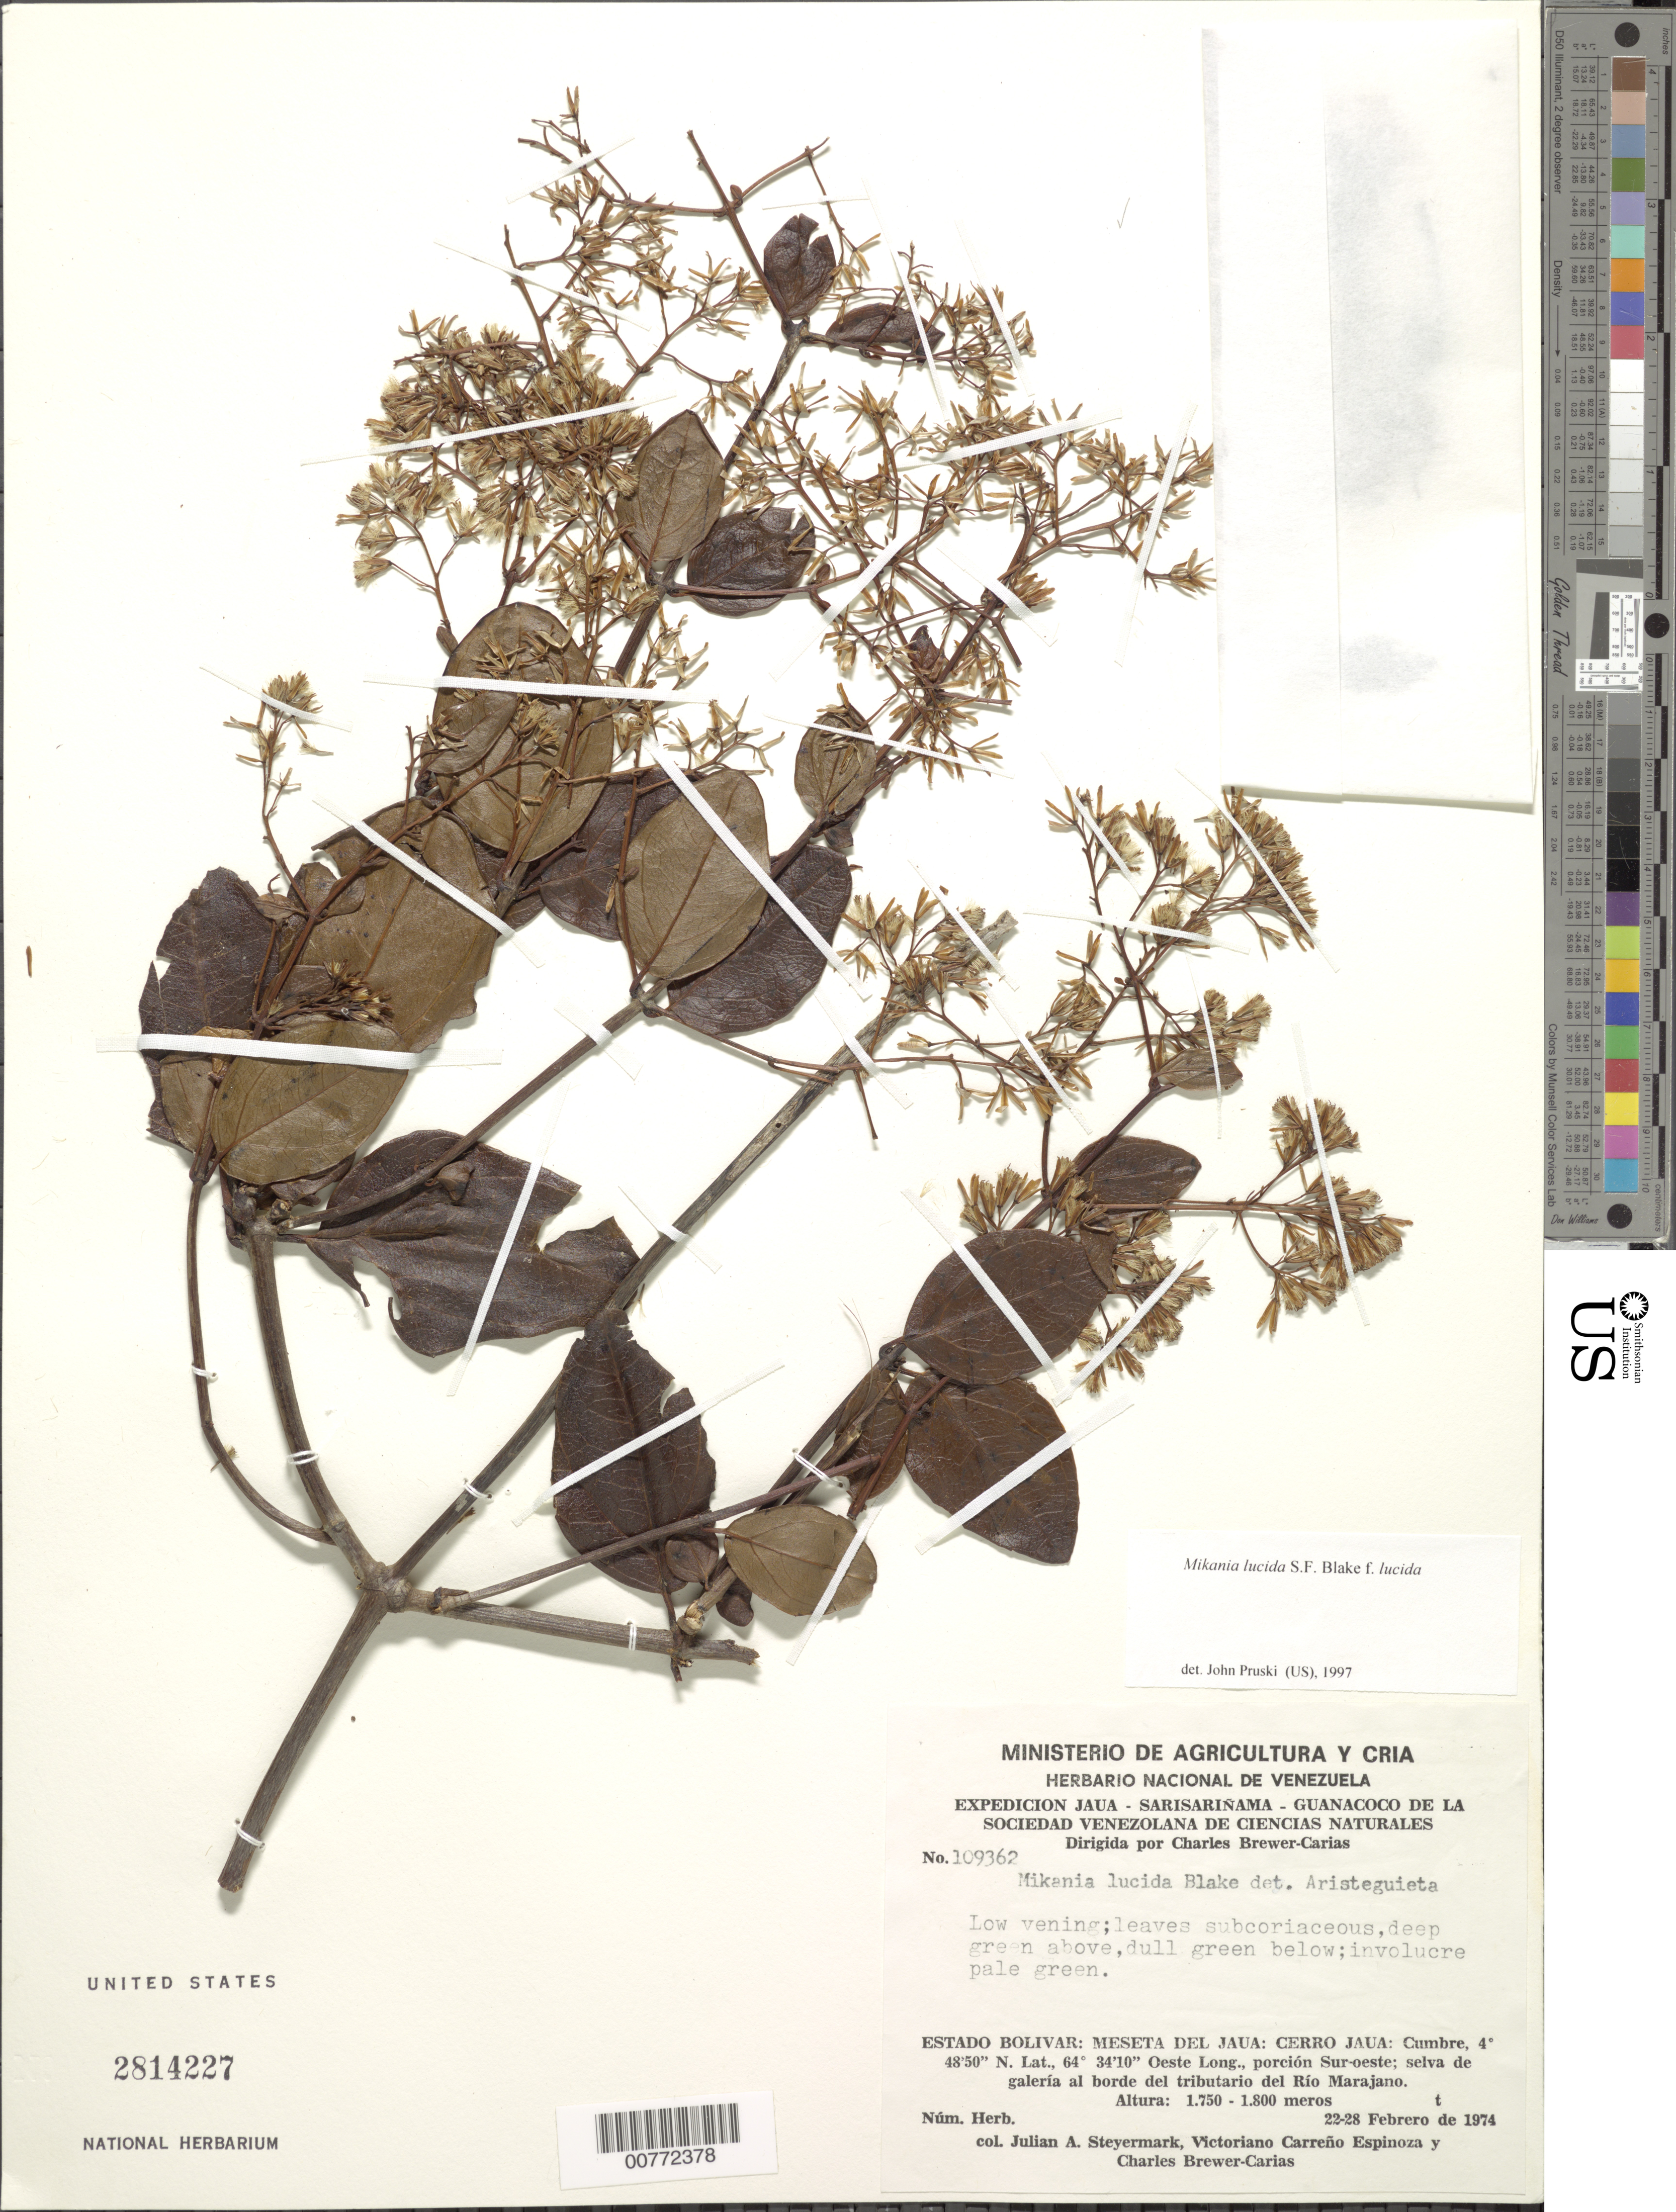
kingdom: Plantae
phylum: Tracheophyta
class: Magnoliopsida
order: Asterales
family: Asteraceae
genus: Mikania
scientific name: Mikania lucida f. lucida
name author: S.F. Blake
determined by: Pruski, J. F.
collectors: J. Steyermark, V. Carreño E. & C. Brewer-Carias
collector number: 109362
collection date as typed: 22-Feb-74 to 28-Feb-74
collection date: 1974-02-22/1974-02-28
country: Venezuela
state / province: Bolívar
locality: Meseta del Jaua: Cerro Jaua, Río Marajano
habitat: Selva de galería al borde del río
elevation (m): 1750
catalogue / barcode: US 2814227